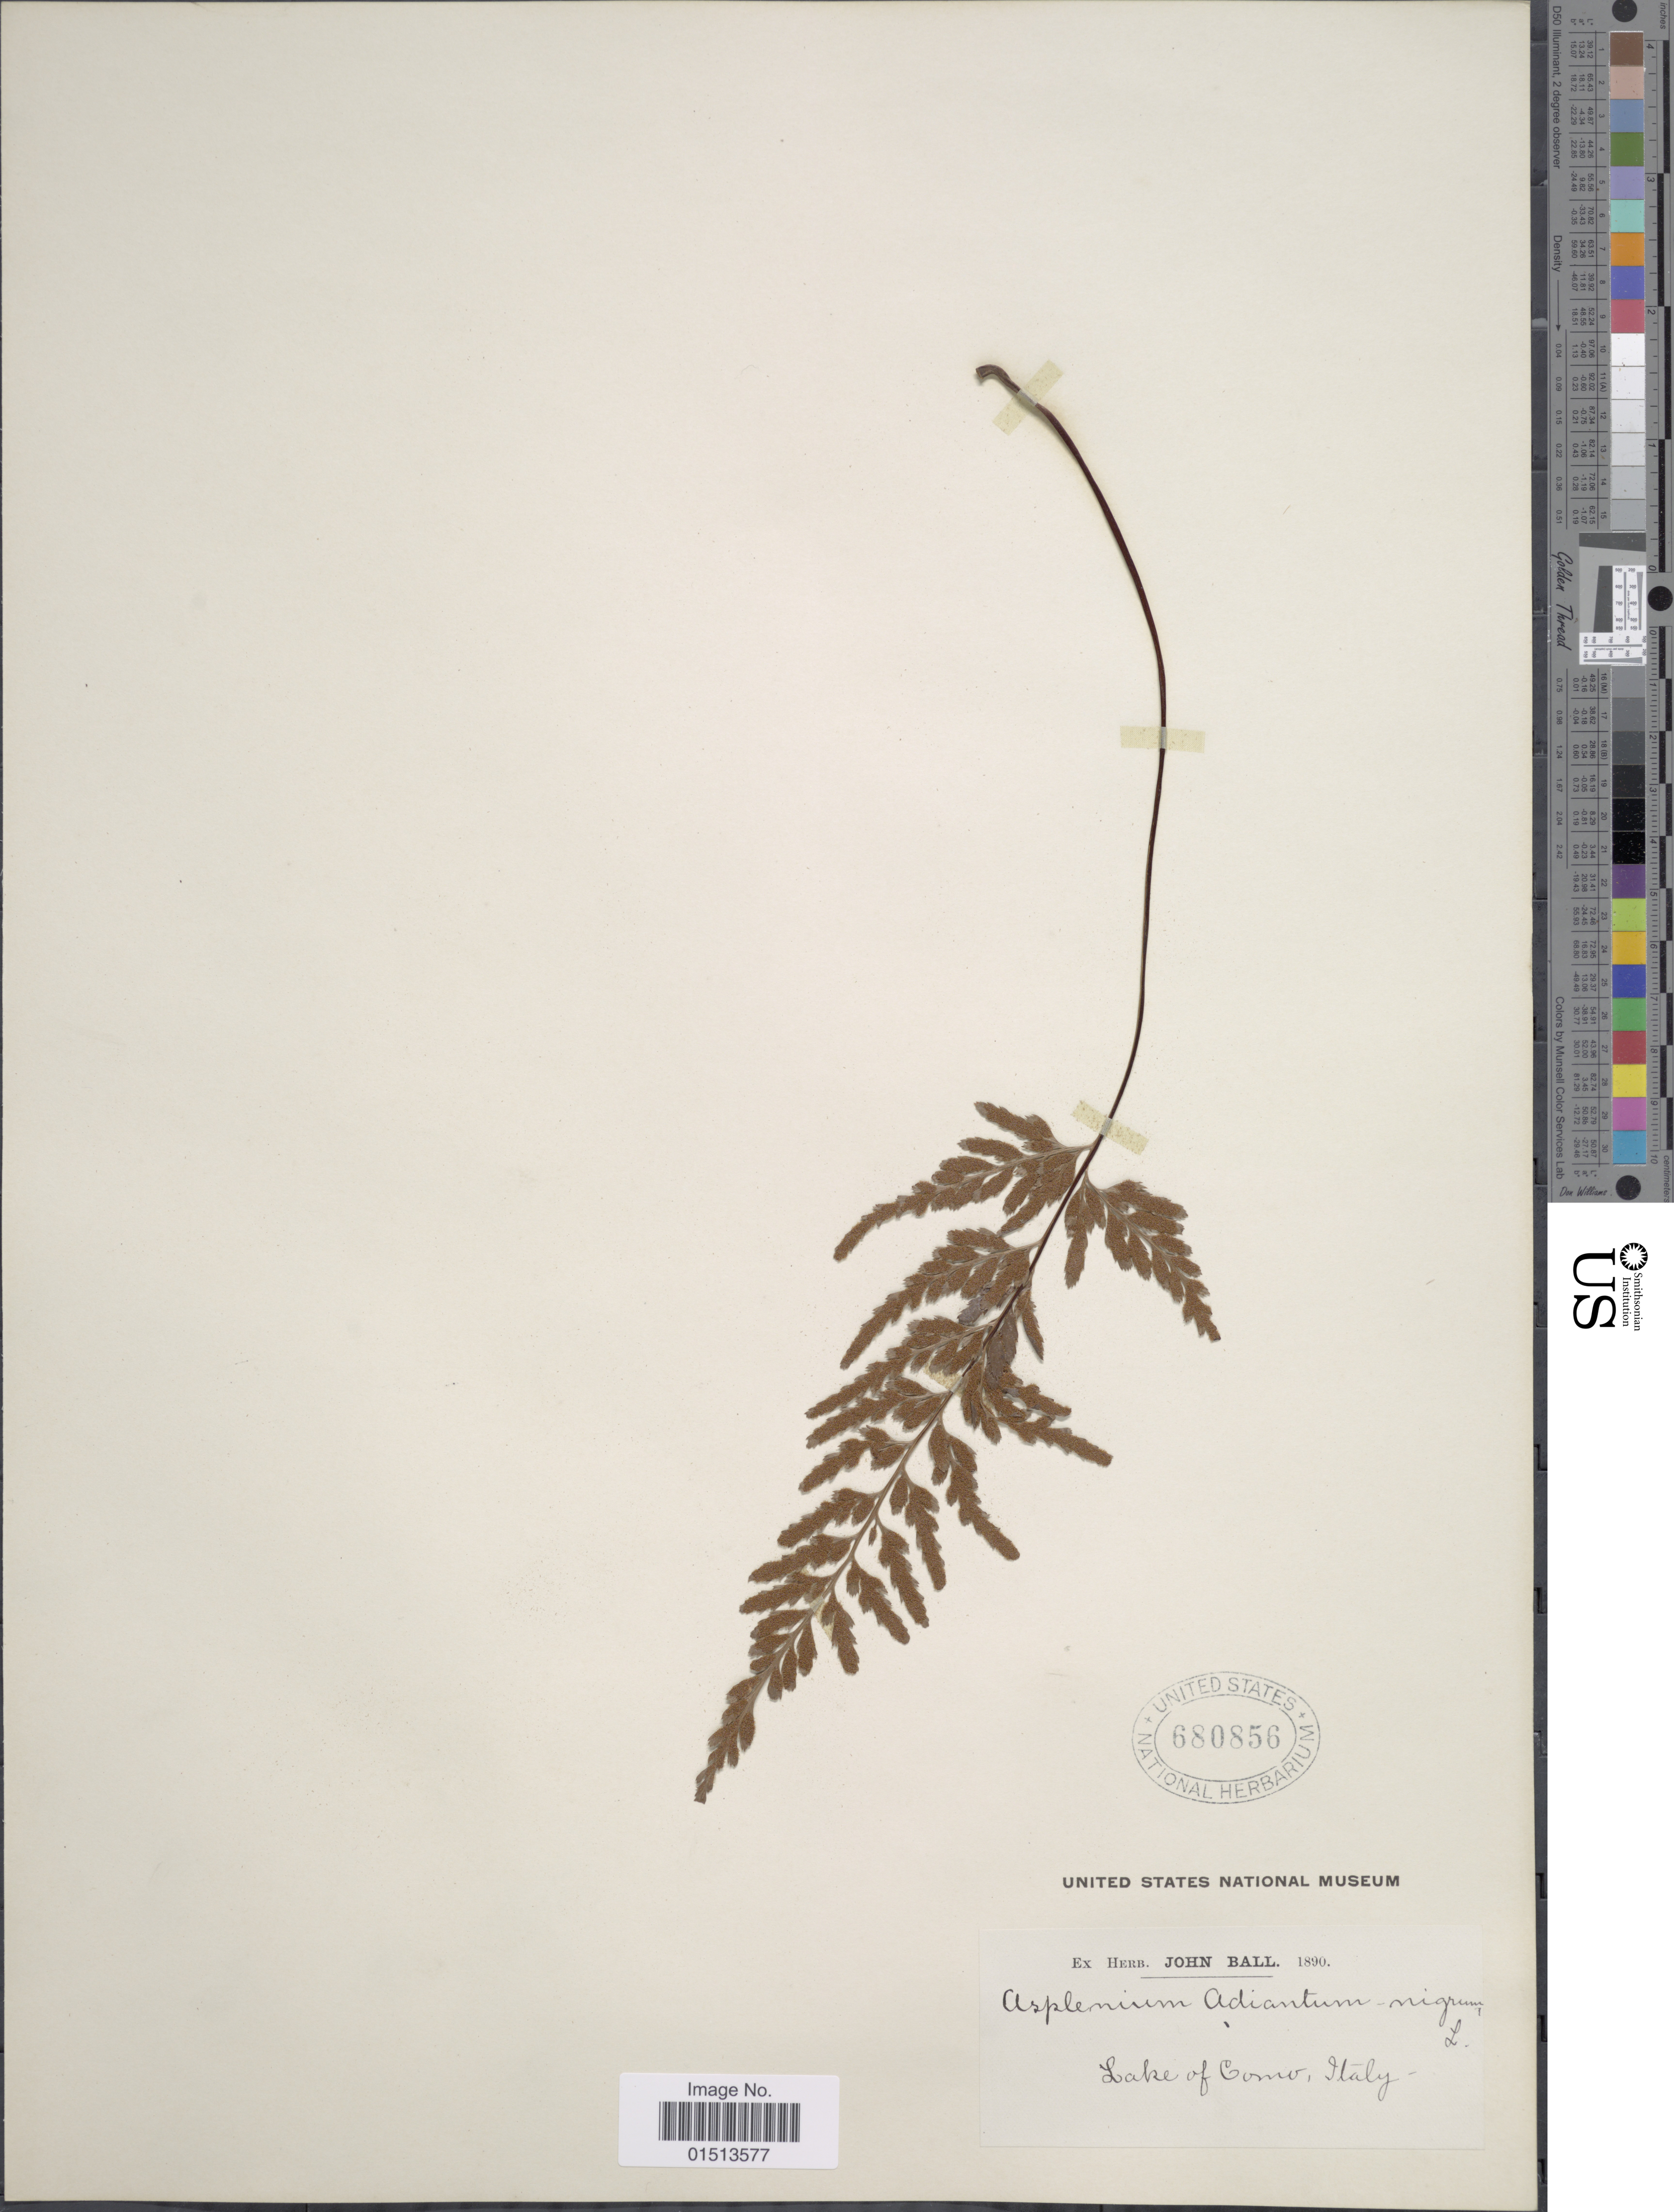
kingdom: Plantae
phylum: Tracheophyta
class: Polypodiopsida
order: Polypodiales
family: Aspleniaceae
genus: Asplenium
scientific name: Asplenium adiantum-nigrum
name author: L.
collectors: ex herb. John Ball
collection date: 1890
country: Italy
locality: Lake of Como.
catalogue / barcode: US 680856